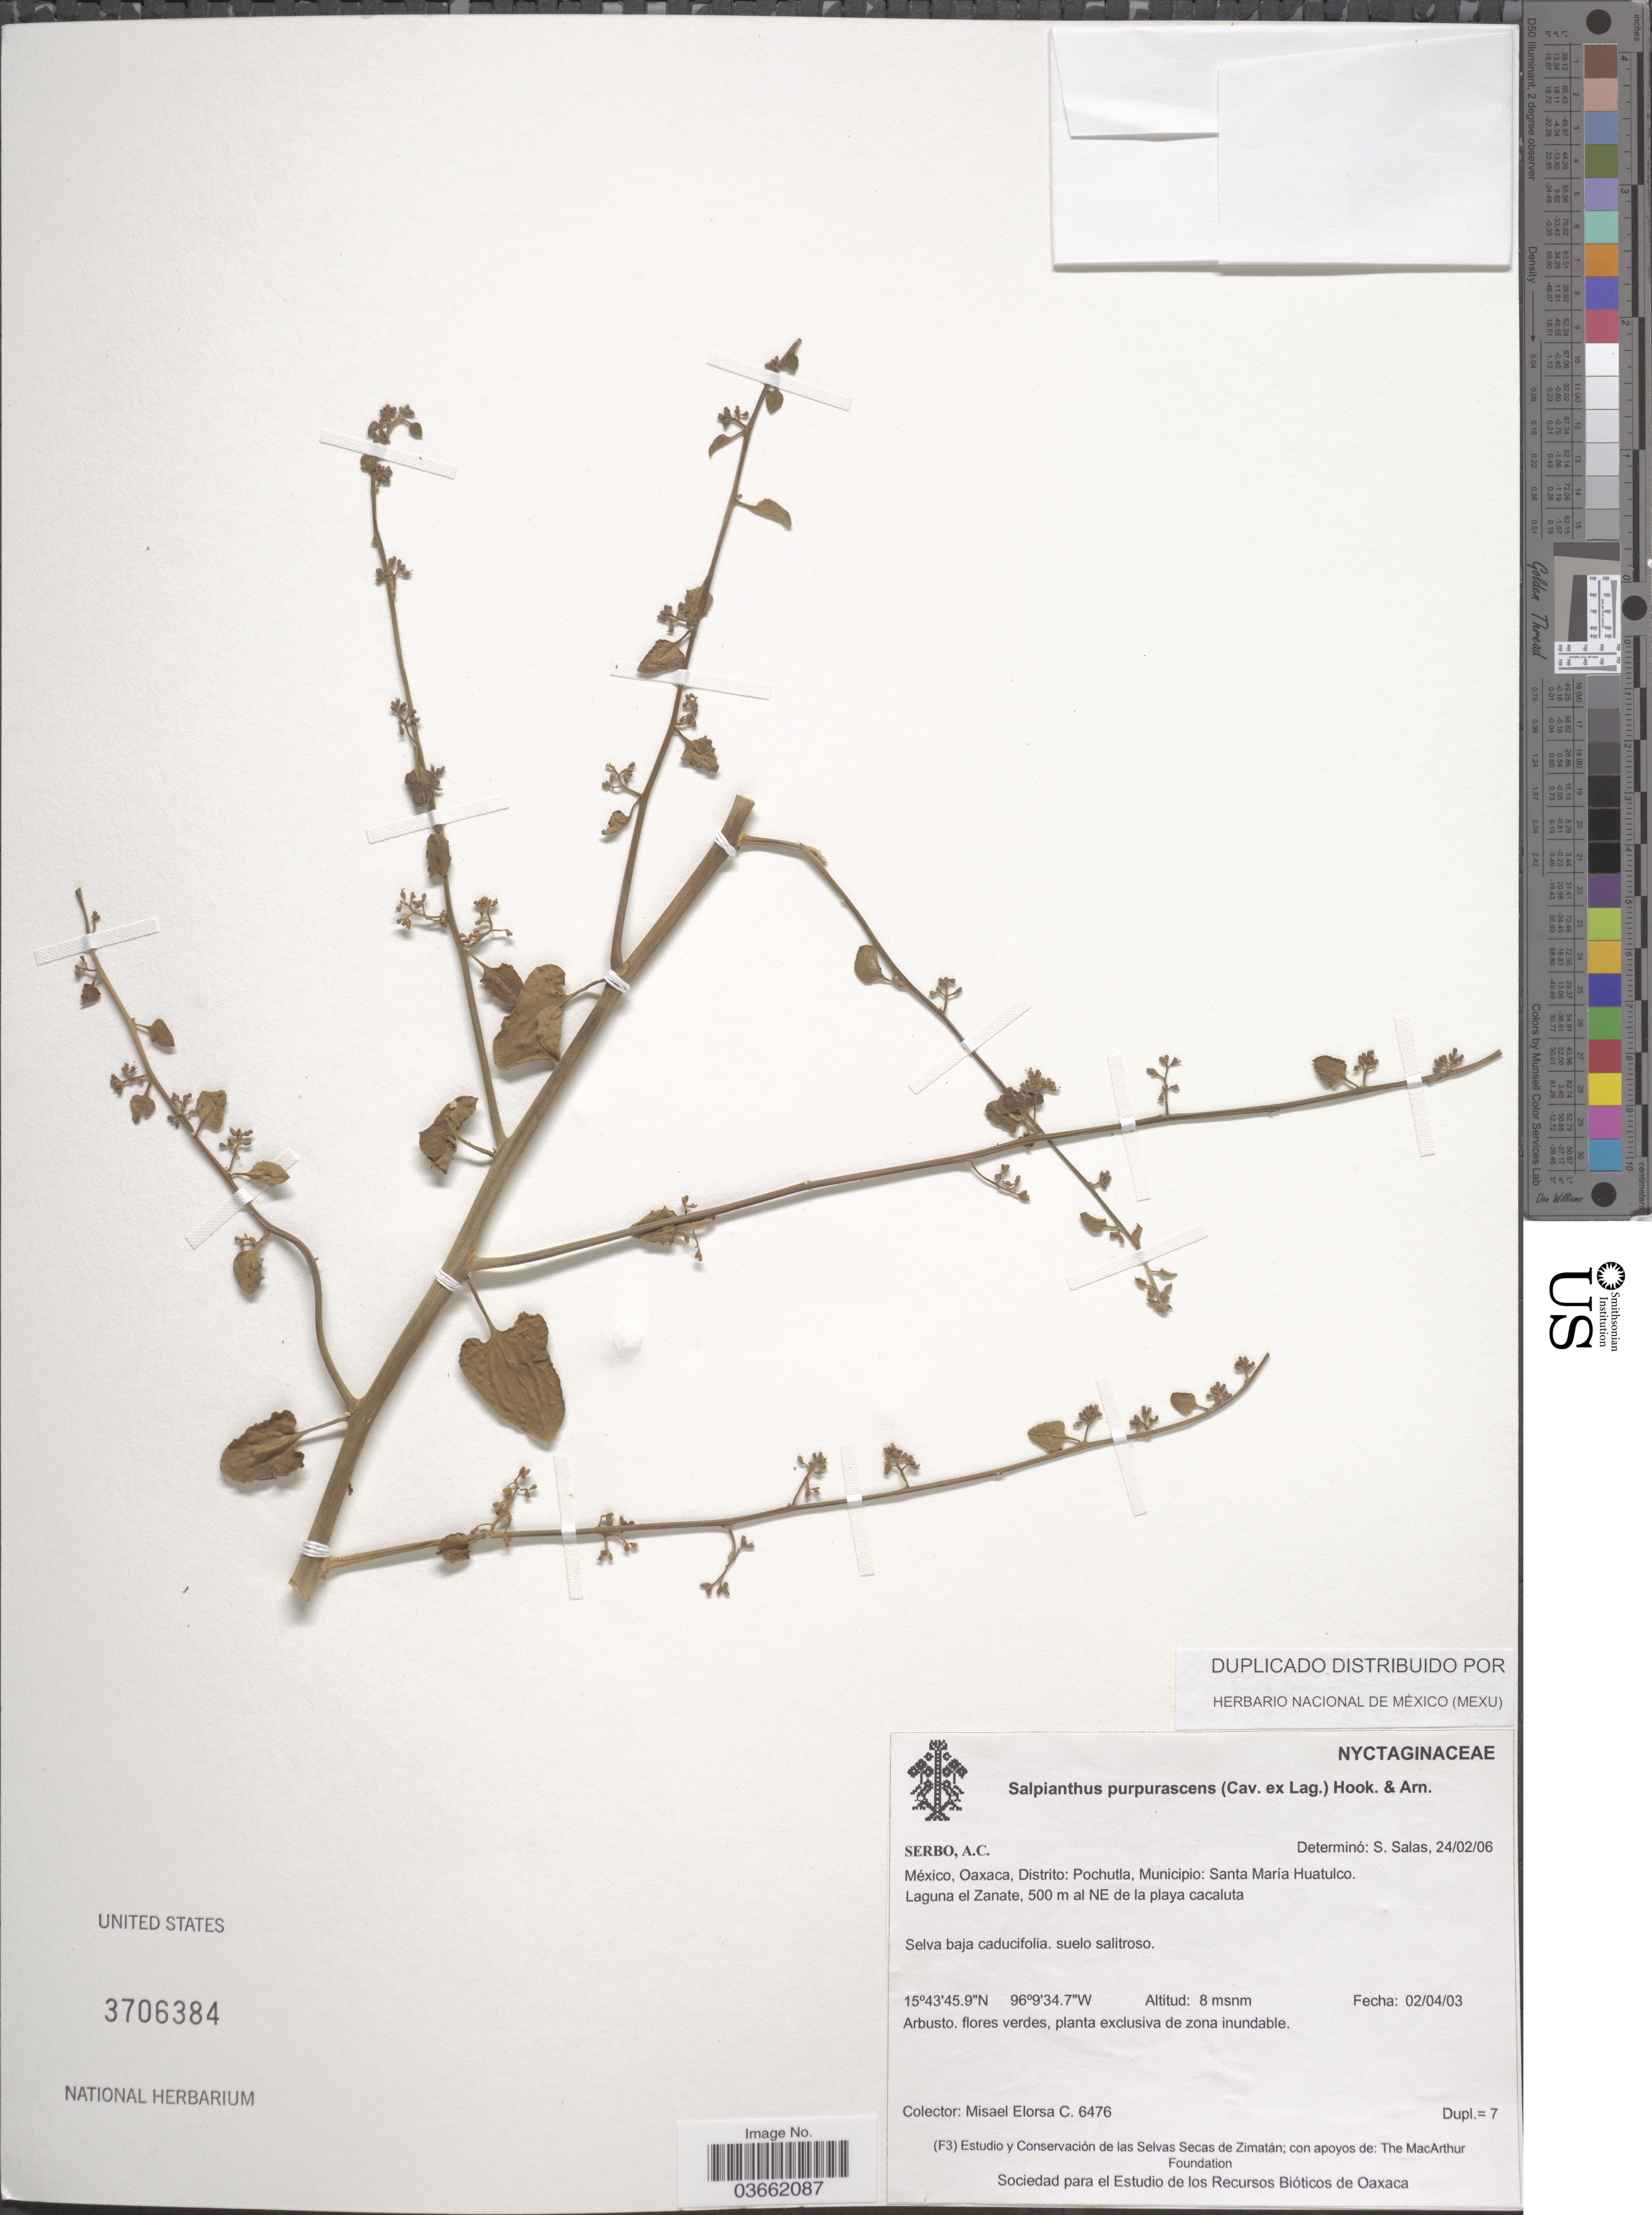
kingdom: Plantae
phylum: Tracheophyta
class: Magnoliopsida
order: Caryophyllales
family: Nyctaginaceae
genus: Salpianthus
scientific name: Salpianthus purpurascens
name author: (Cav. ex Lag.) Hook. & Arn.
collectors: M. Elorsa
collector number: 6476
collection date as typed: Transcribed d/m/y: 2/4/3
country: Mexico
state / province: Oaxaca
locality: Distrito: Pochutla, Municipio: Santa María Huatulco. Laguna el Zanate, 500 m al NE de la playa cacaluta.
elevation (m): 8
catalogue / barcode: US 3706384